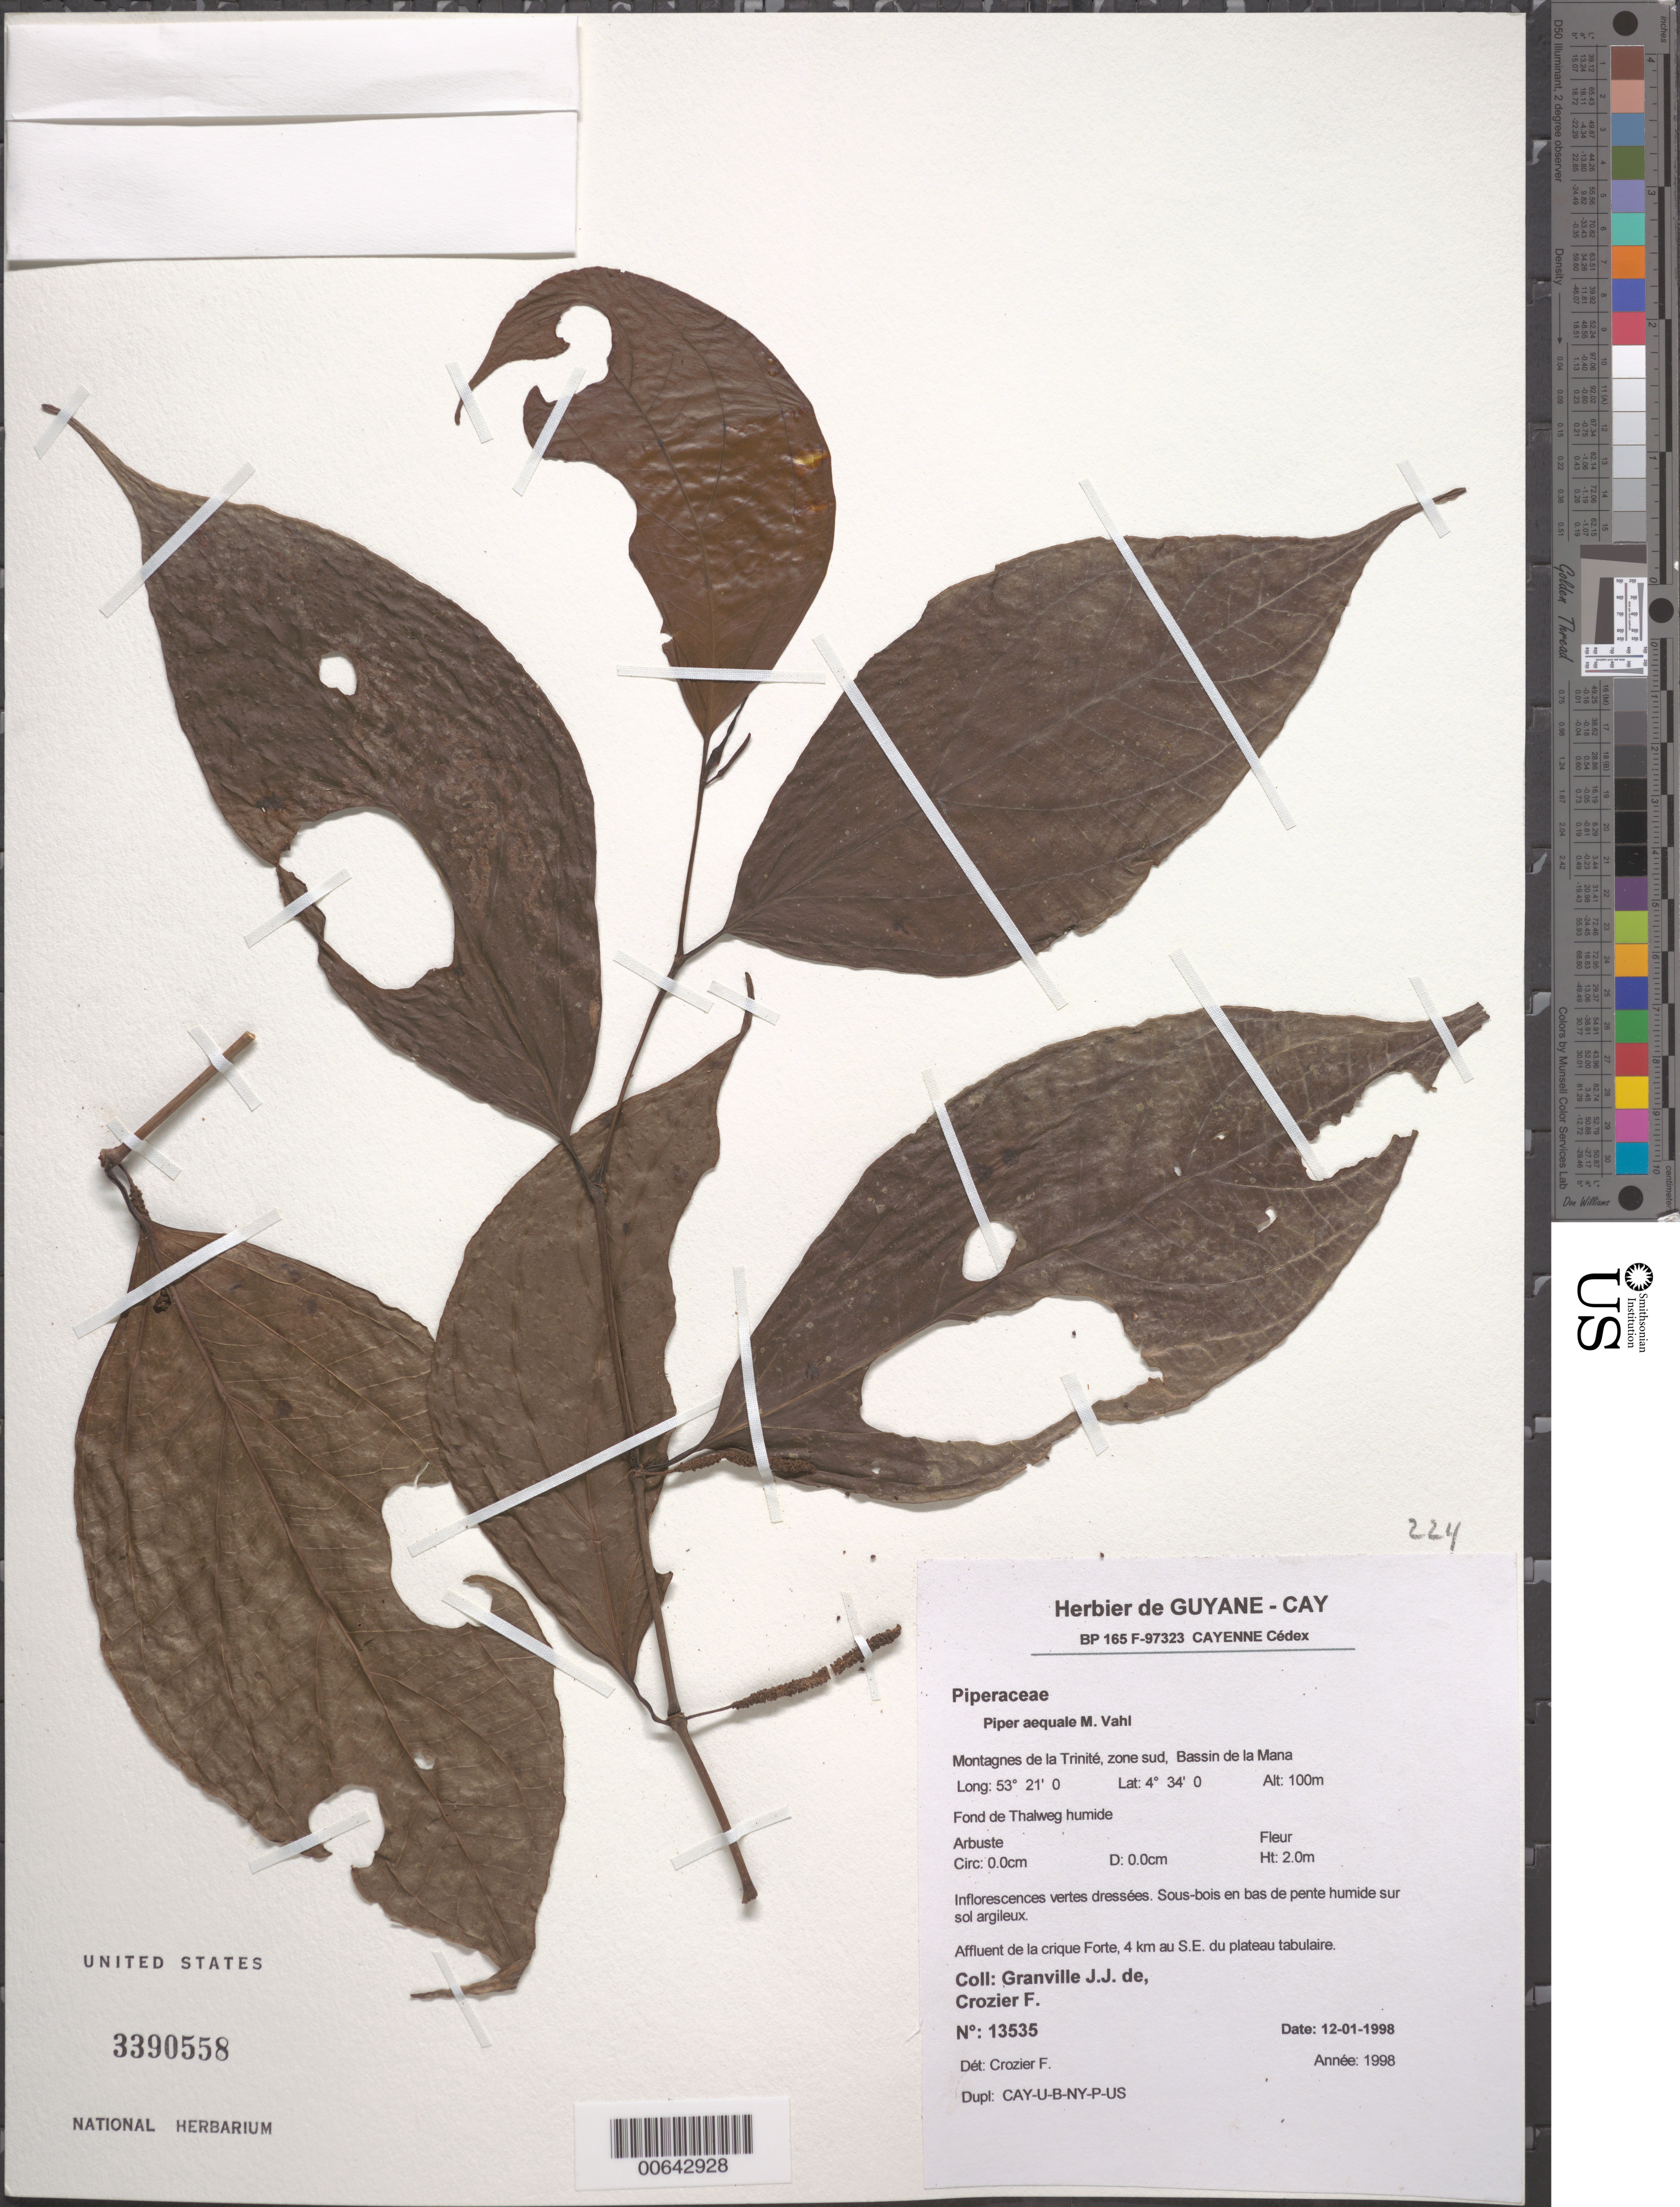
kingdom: Plantae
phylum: Tracheophyta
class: Magnoliopsida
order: Piperales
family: Piperaceae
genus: Piper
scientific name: Piper aequale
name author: Vahl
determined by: Crozier, F.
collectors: J.-J. de Granville & F. Crozier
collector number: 13535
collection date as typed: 12-Jan-98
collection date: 1998-01-12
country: French Guiana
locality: Montagnes de la Trinité, zone sud, Bassin de la Mana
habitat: Fond de Thalweg humide. Sous bois en bas de pente humide sur sol argileux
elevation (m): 100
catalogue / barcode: US 3390558